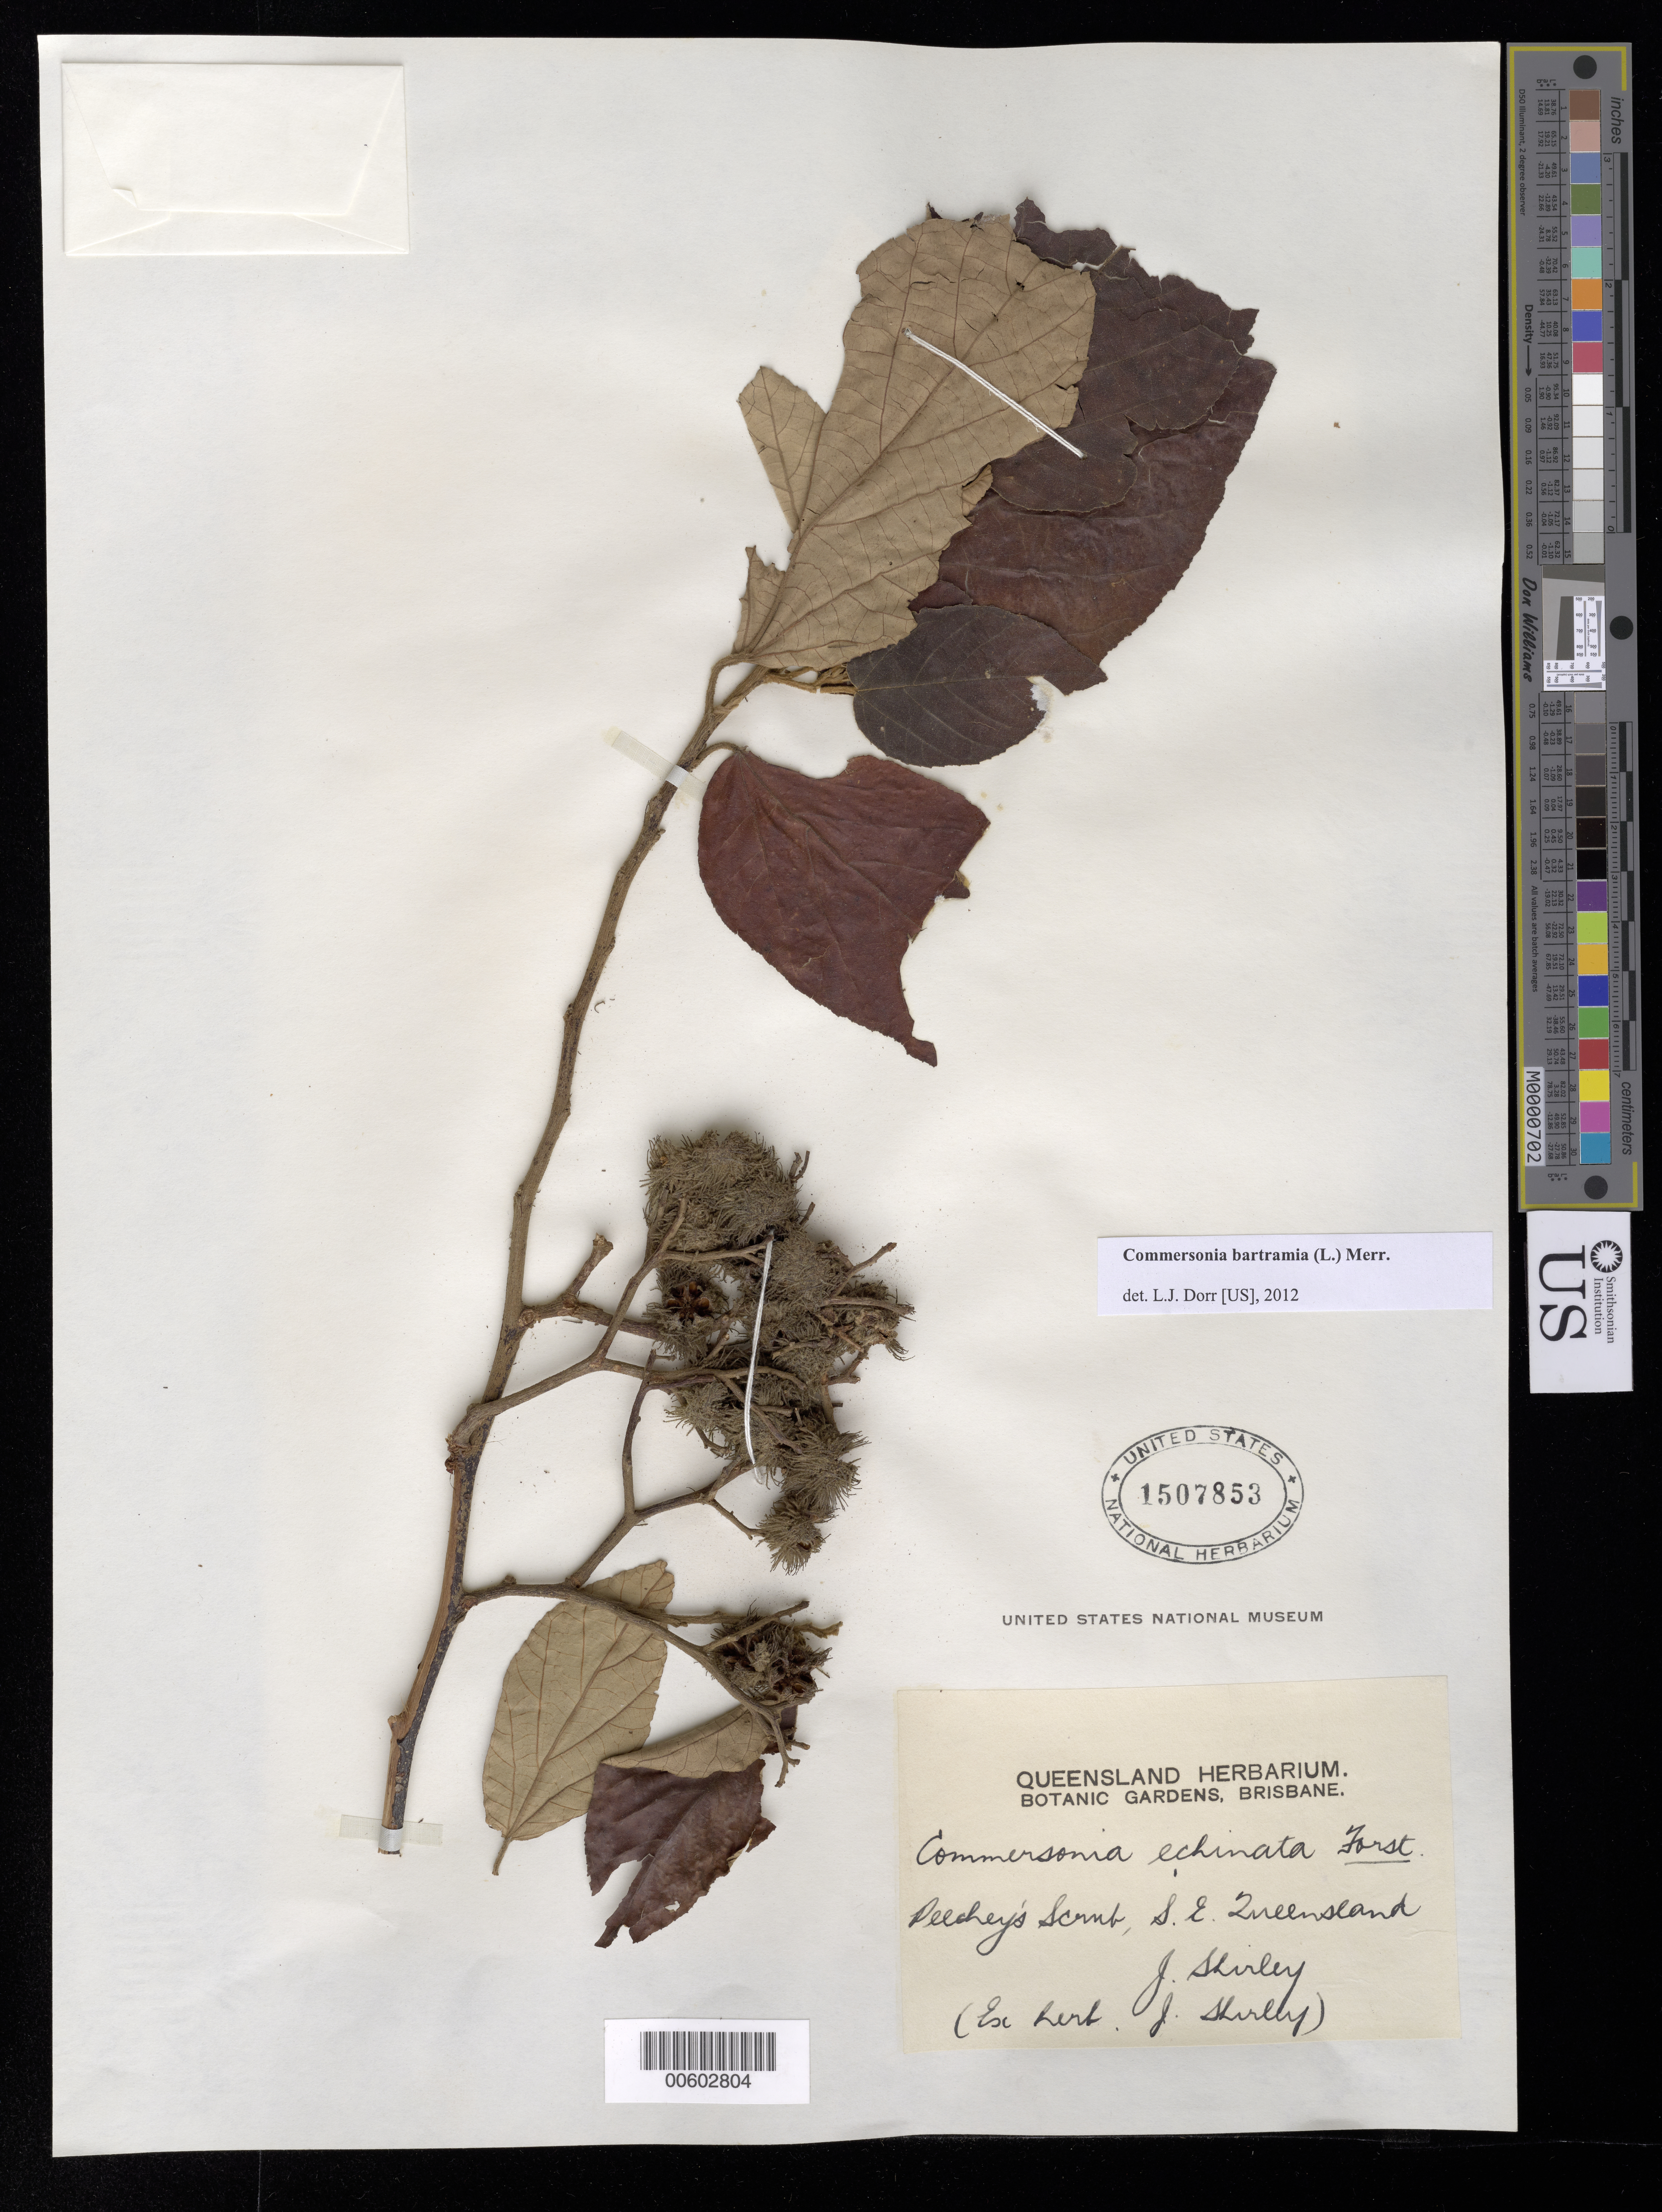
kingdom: Plantae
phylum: Tracheophyta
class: Magnoliopsida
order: Malvales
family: Malvaceae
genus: Commersonia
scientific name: Commersonia bartramia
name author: (L.) Merr.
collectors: J. Shirley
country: Australia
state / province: Queensland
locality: South East Queensland, Peechey's Scrub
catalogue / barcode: US 1507853